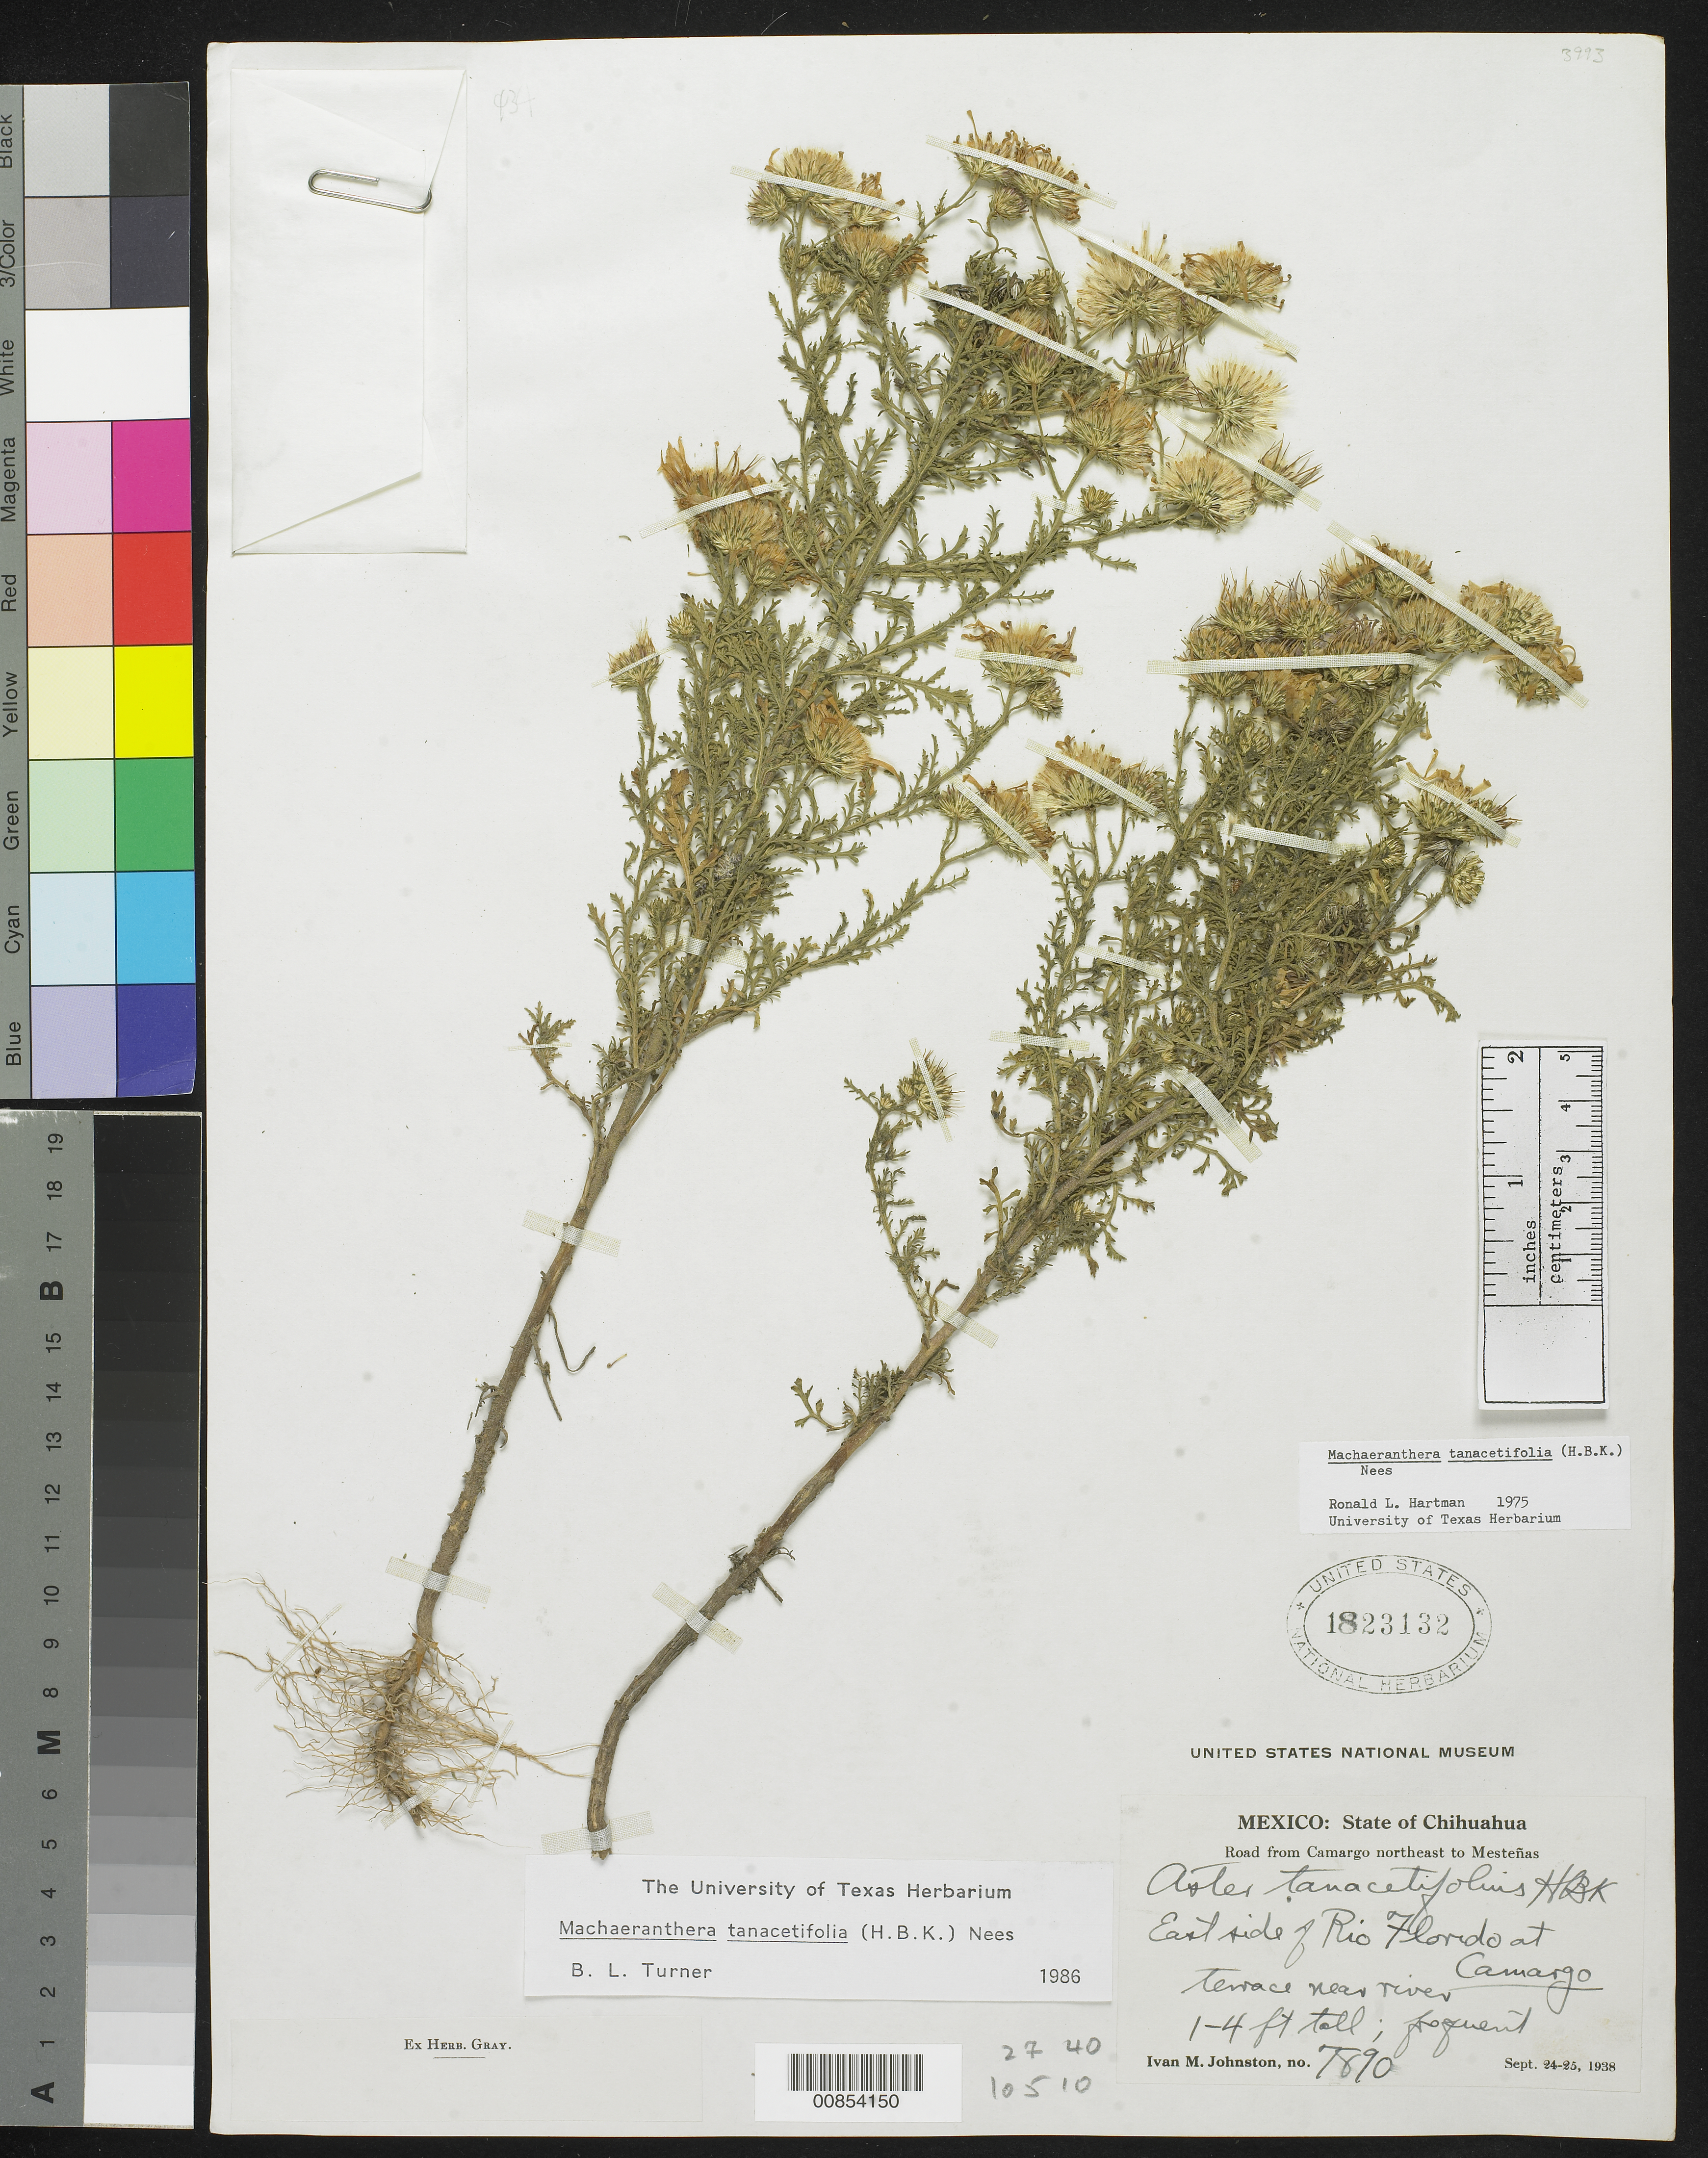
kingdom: Plantae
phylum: Tracheophyta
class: Magnoliopsida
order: Asterales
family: Asteraceae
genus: Machaeranthera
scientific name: Machaeranthera tanacetifolia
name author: (Kunth) Nees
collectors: I.M. Johnston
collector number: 7890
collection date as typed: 24 Sep 1938 to 25 Sep 1938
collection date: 1938-09-24/1938-09-25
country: Mexico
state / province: Chihuahua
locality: East side of Río Florido at Camargo.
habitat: Terrace near river.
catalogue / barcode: US 1823132